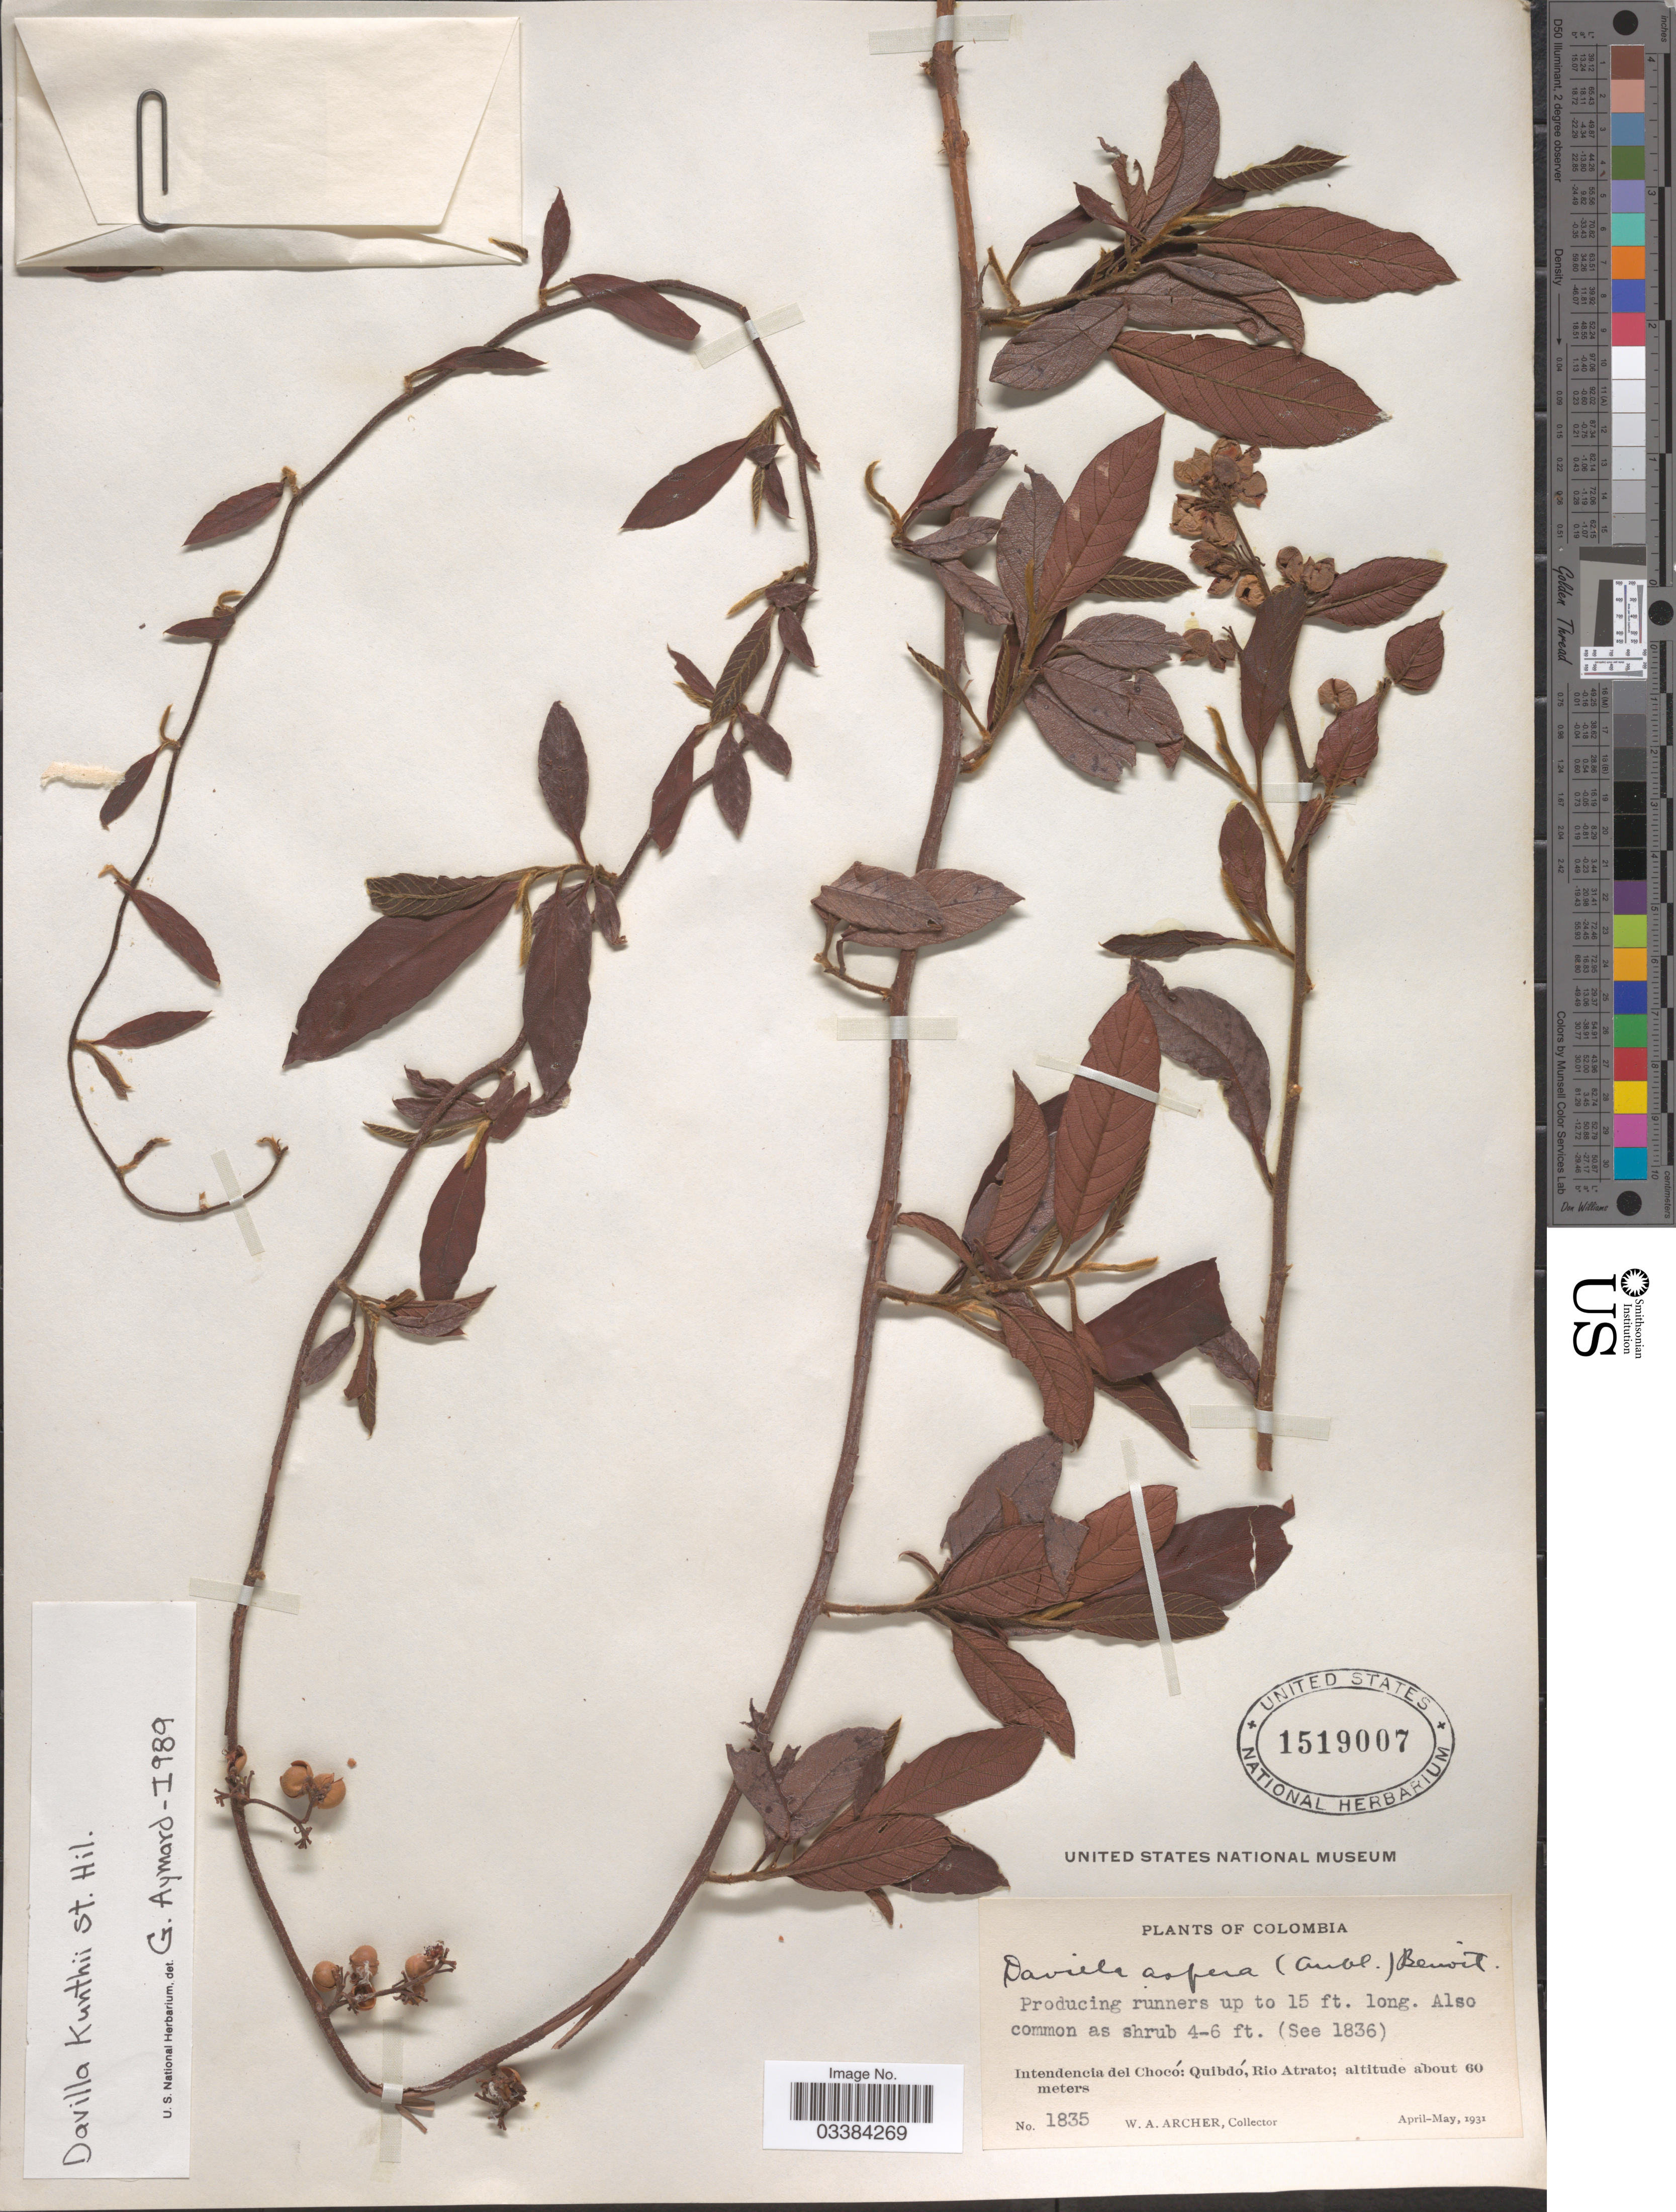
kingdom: Plantae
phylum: Tracheophyta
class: Magnoliopsida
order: Dilleniales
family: Dilleniaceae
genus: Davilla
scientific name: Davilla kunthii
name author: A. St.-Hil.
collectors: W. Archer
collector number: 1835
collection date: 1931-04/1931-05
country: Colombia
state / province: Chocó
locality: Intendencia del Chocó: Quibdó, Rio Atrato.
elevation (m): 60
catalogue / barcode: US 1519007